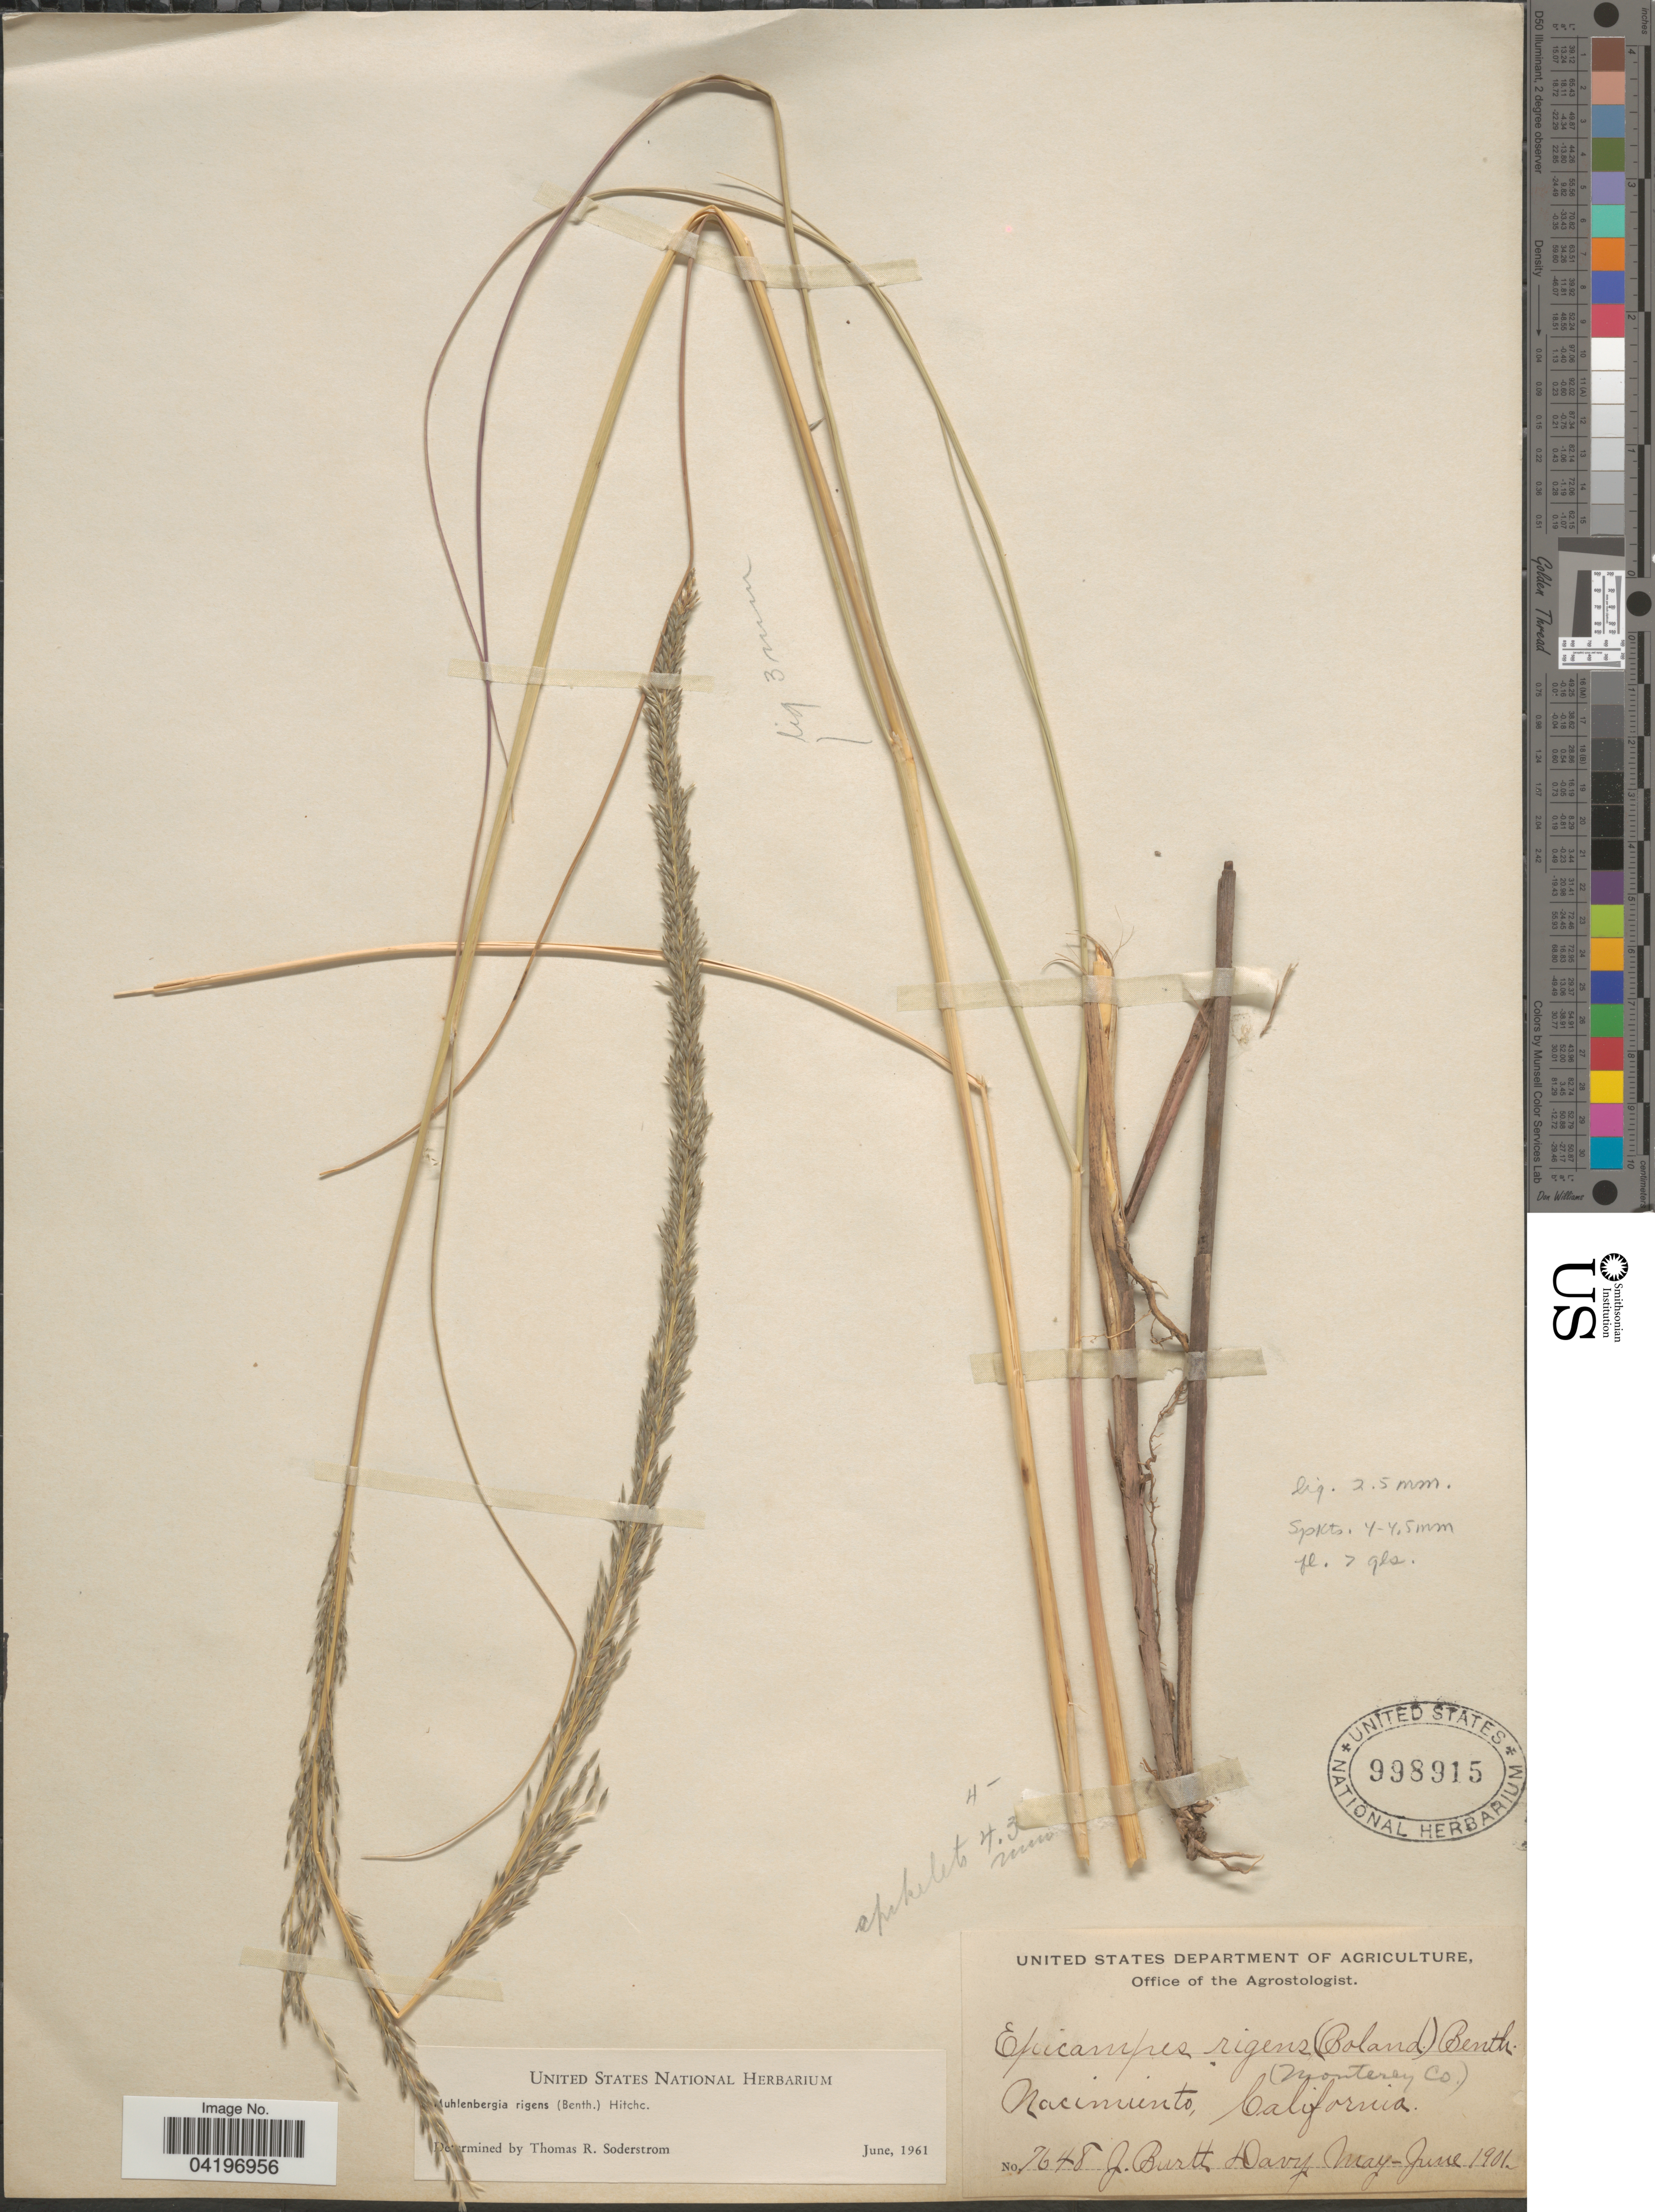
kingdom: Plantae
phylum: Tracheophyta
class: Liliopsida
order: Poales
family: Poaceae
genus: Muhlenbergia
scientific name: Muhlenbergia rigens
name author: (Benth.) Hitchc.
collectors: J. Burtt Davy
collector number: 7648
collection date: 1901-05/1901-06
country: United States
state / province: California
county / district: Monterey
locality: Nacimiento. (Monterey Co.).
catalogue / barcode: US 998915